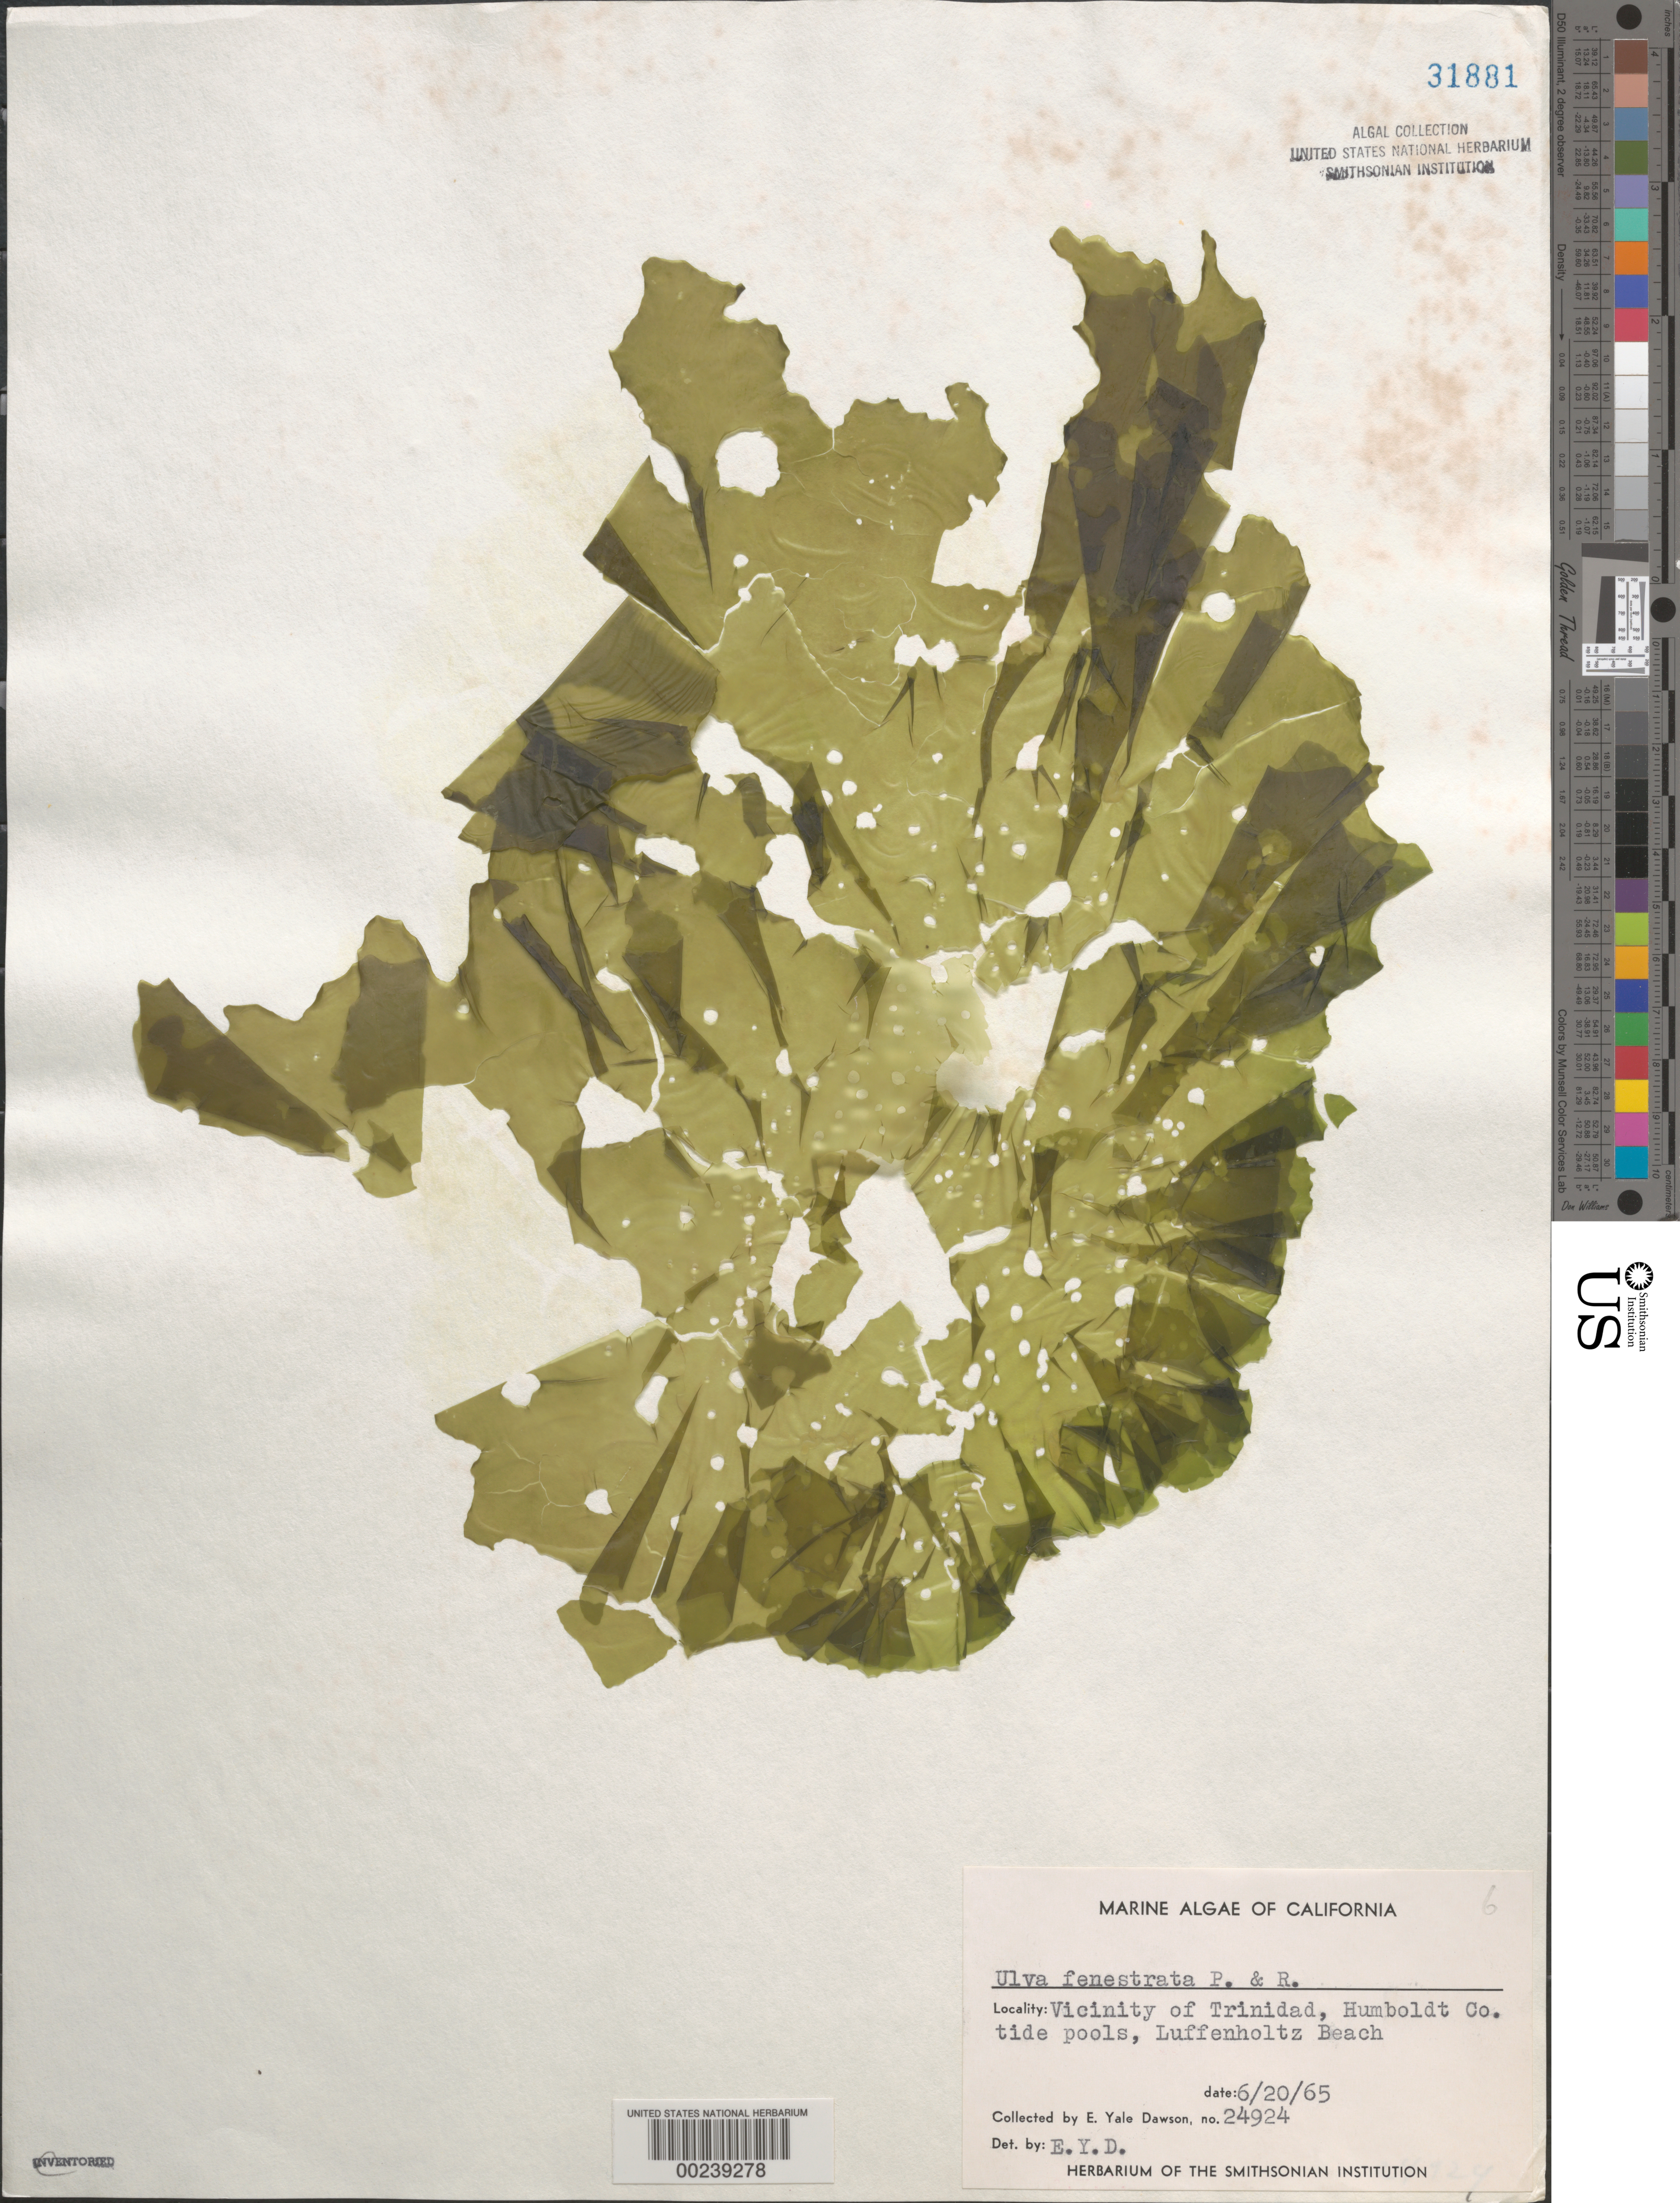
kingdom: Plantae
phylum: Chlorophyta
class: Ulvophyceae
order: Ulvales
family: Ulvaceae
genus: Ulva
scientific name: Ulva fenestrata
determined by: Dawson, E. Y.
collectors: E. Y. Dawson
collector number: EYD 24924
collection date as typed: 20 Jun 1965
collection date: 1965-06-20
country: United States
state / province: California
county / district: Humboldt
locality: Luffenholtz Beach, Trinidad area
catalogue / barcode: US 31881